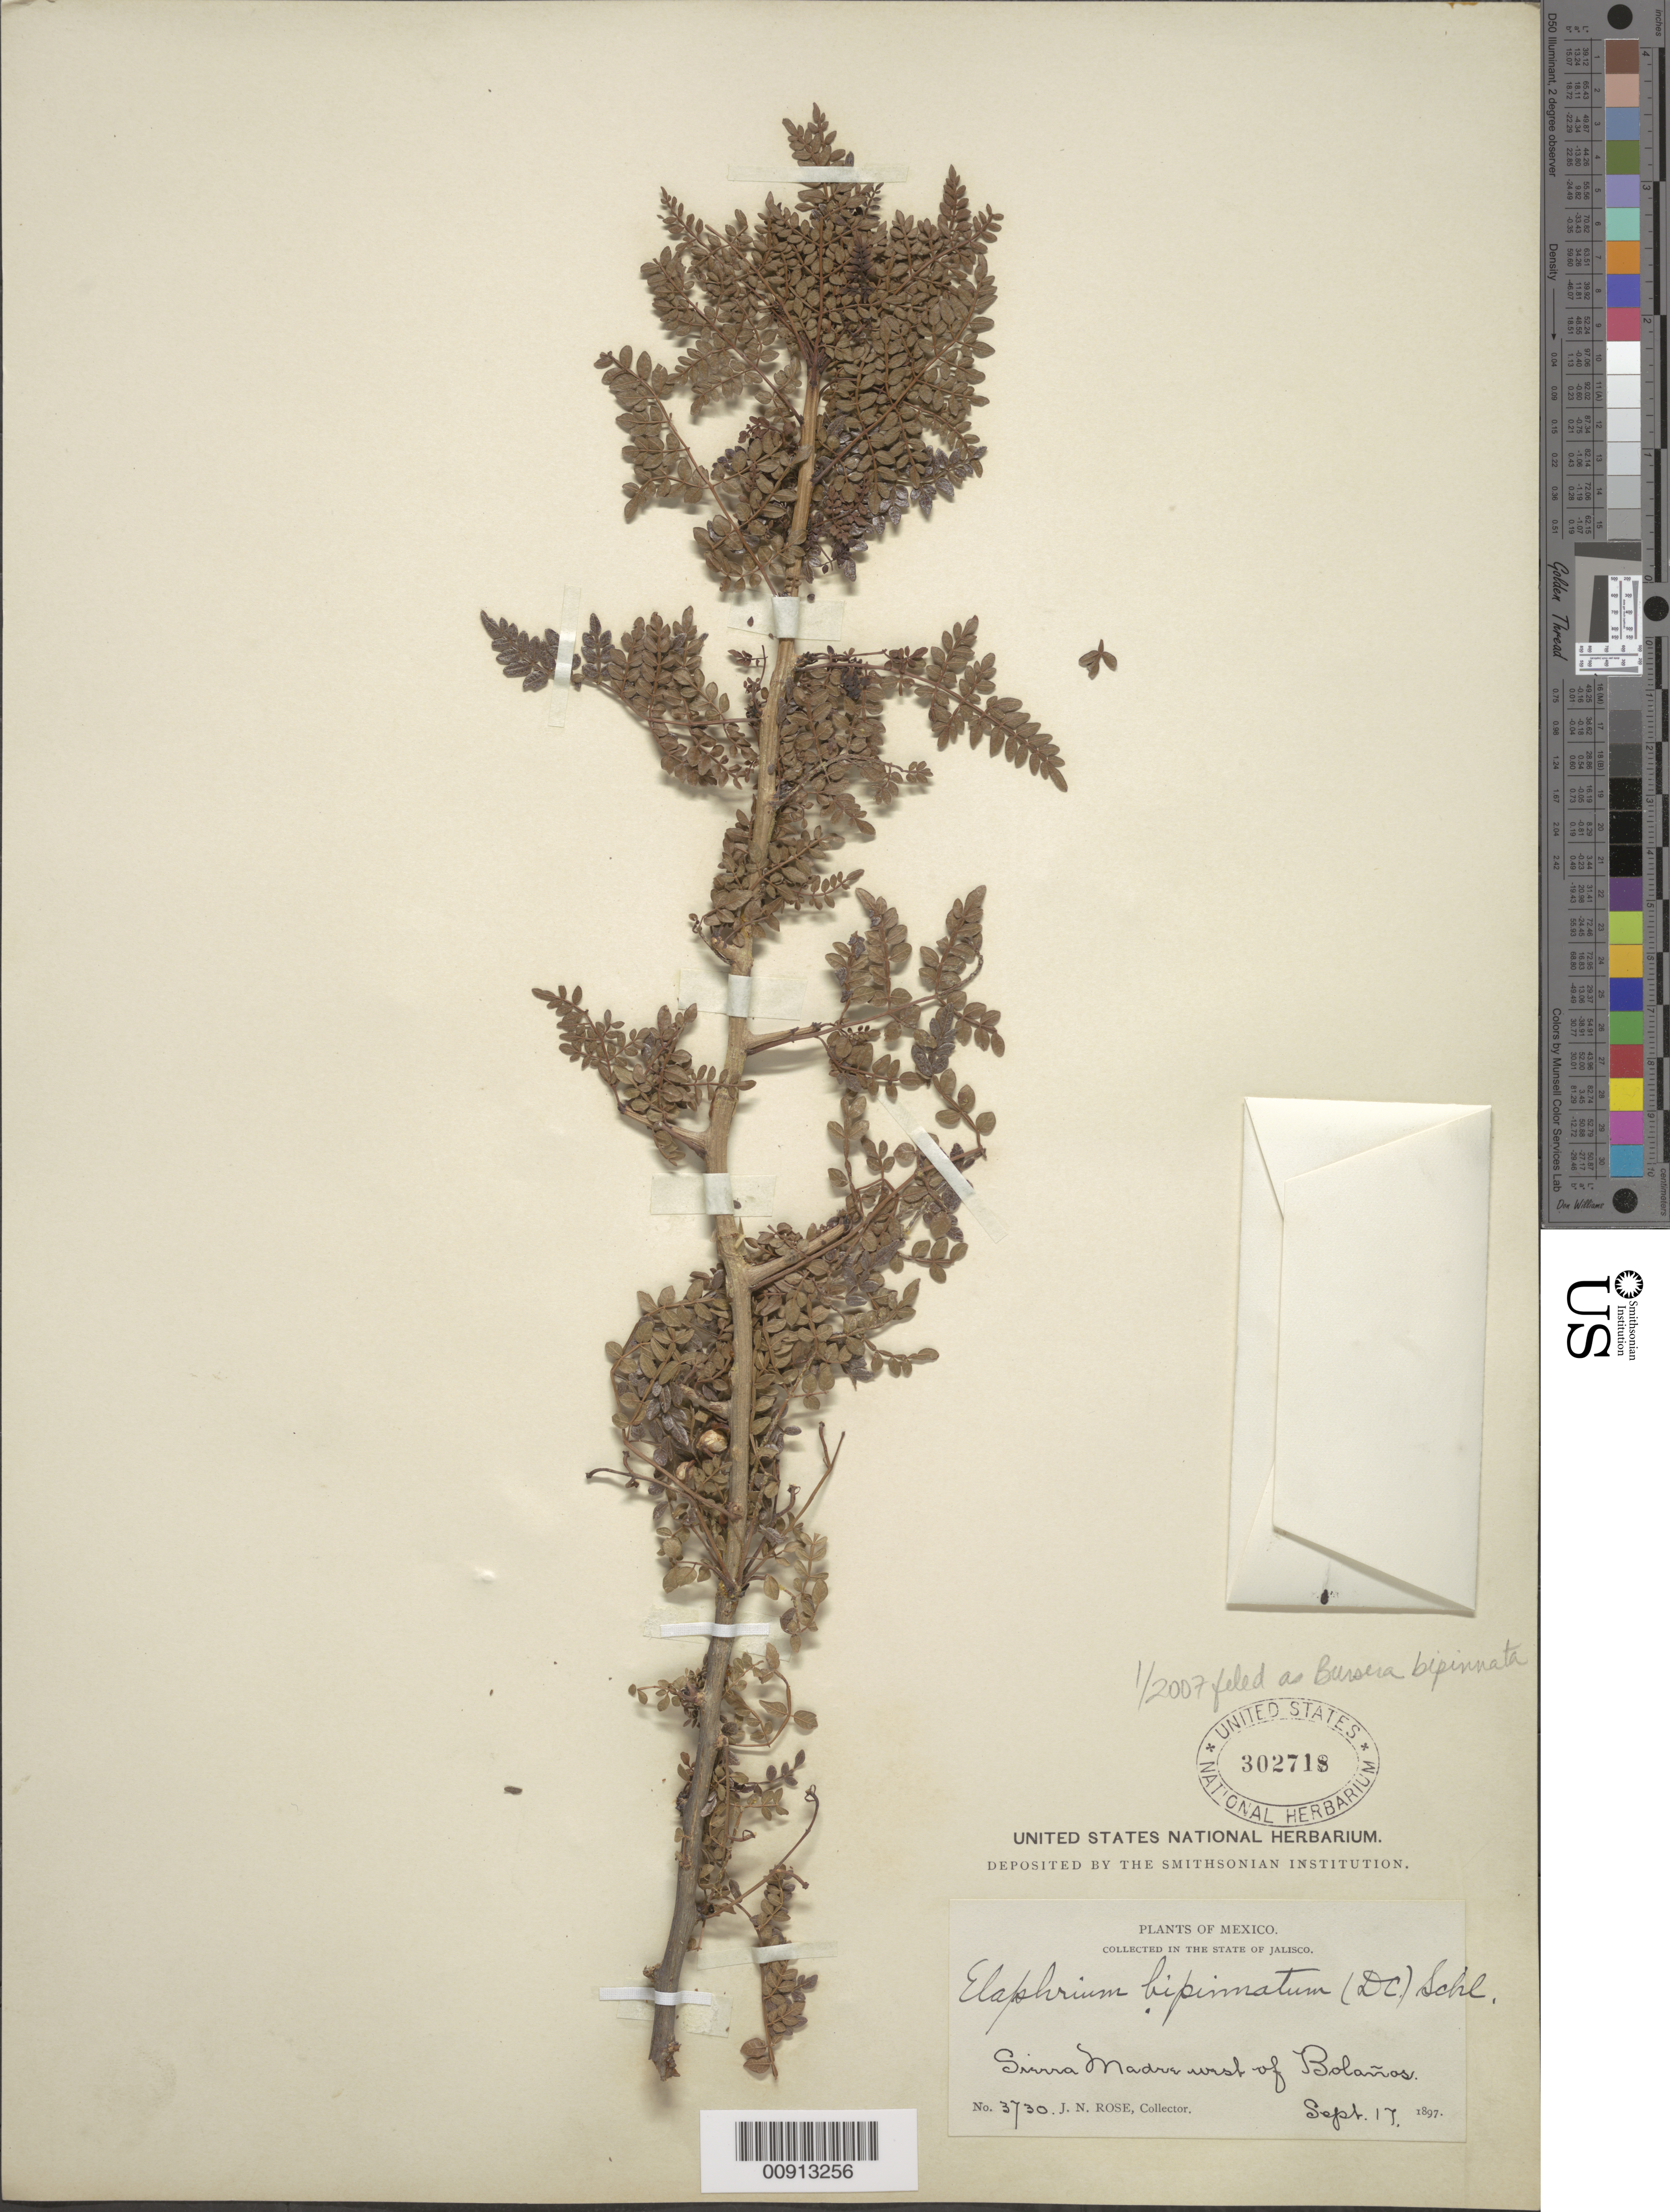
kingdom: Plantae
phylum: Tracheophyta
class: Magnoliopsida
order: Sapindales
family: Burseraceae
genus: Bursera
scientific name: Bursera bipinnata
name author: Engl.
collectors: J. N. Rose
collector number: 3730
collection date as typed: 17 Sep 1897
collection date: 1897-09-17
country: Mexico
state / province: Jalisco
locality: Sierra Madre west of Bolaños. State of Jalisco.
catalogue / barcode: US 302718